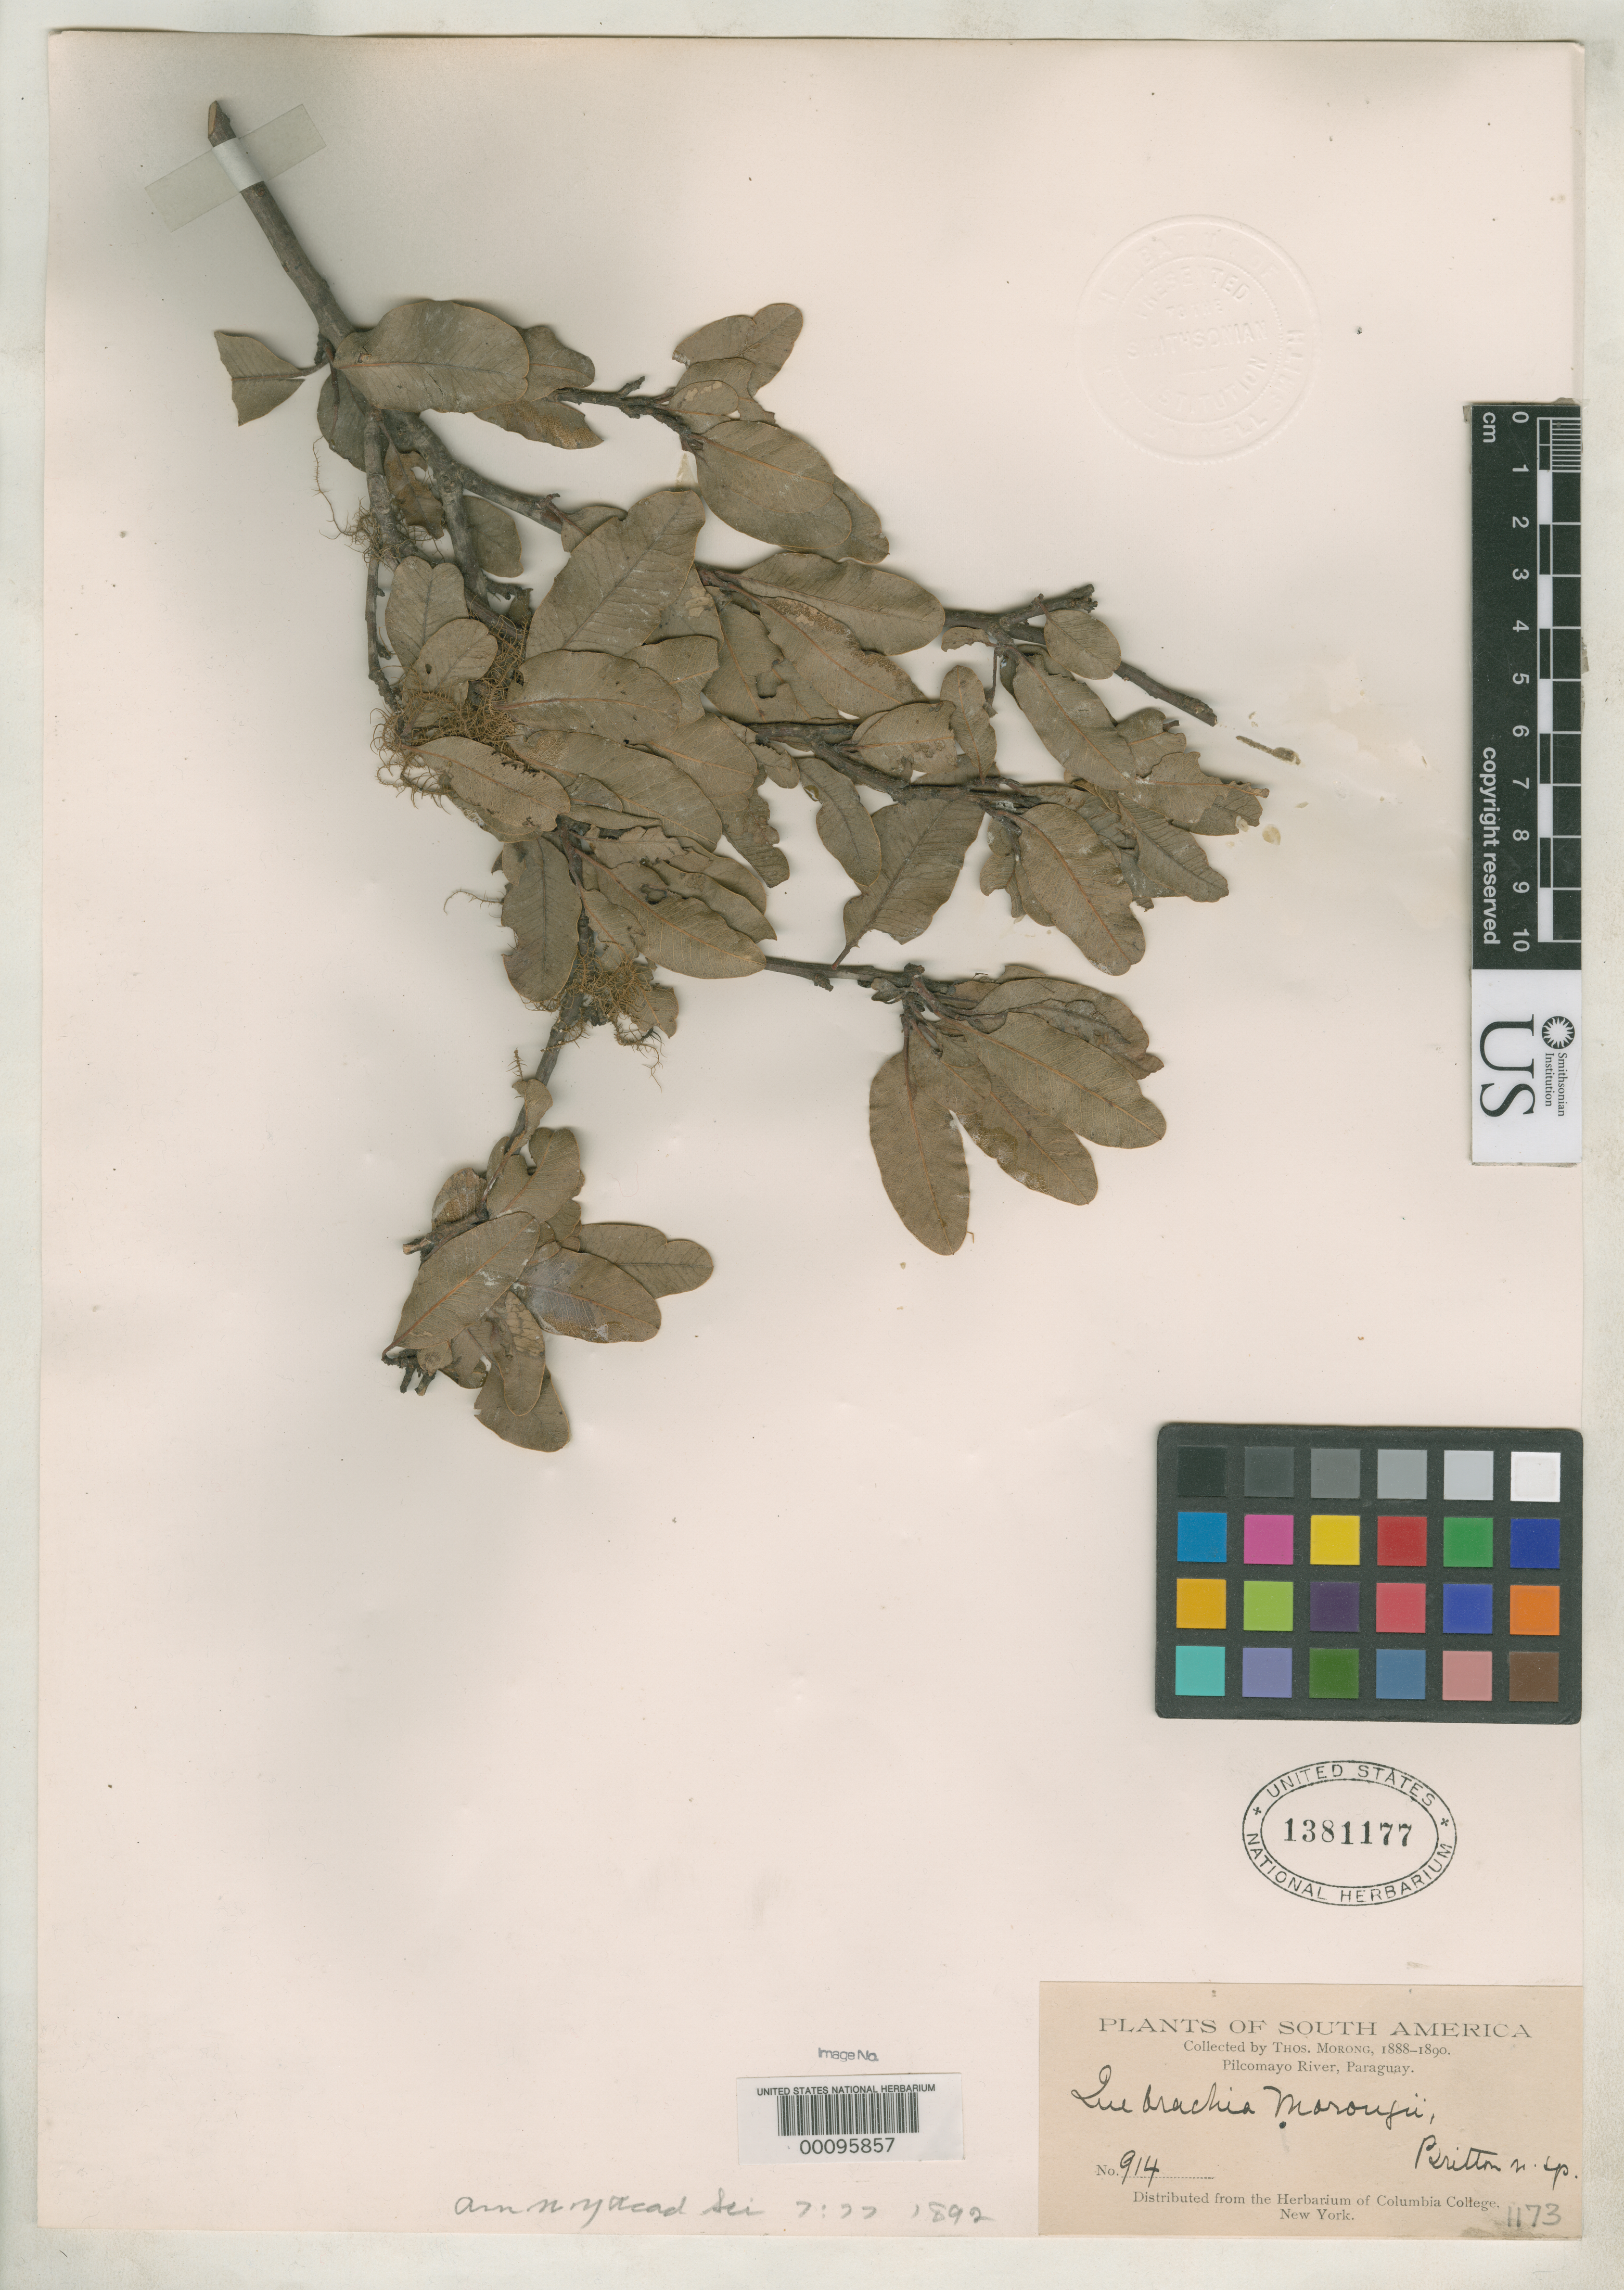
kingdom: Plantae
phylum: Tracheophyta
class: Magnoliopsida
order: Sapindales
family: Anacardiaceae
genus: Quebrachia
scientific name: Quebrachia morongii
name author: Britton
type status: Isosyntype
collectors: T. Morong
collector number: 914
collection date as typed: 1888 to -- --- 1890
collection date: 1888/1890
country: Paraguay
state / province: Boquerón / Presidente Hayes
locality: Pilcomayo River.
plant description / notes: Isolectotype, if effectively lectotypified by T. Meyer & F.A. Barkley, Lilloa 33: 214 (1973).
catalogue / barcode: US 1381177